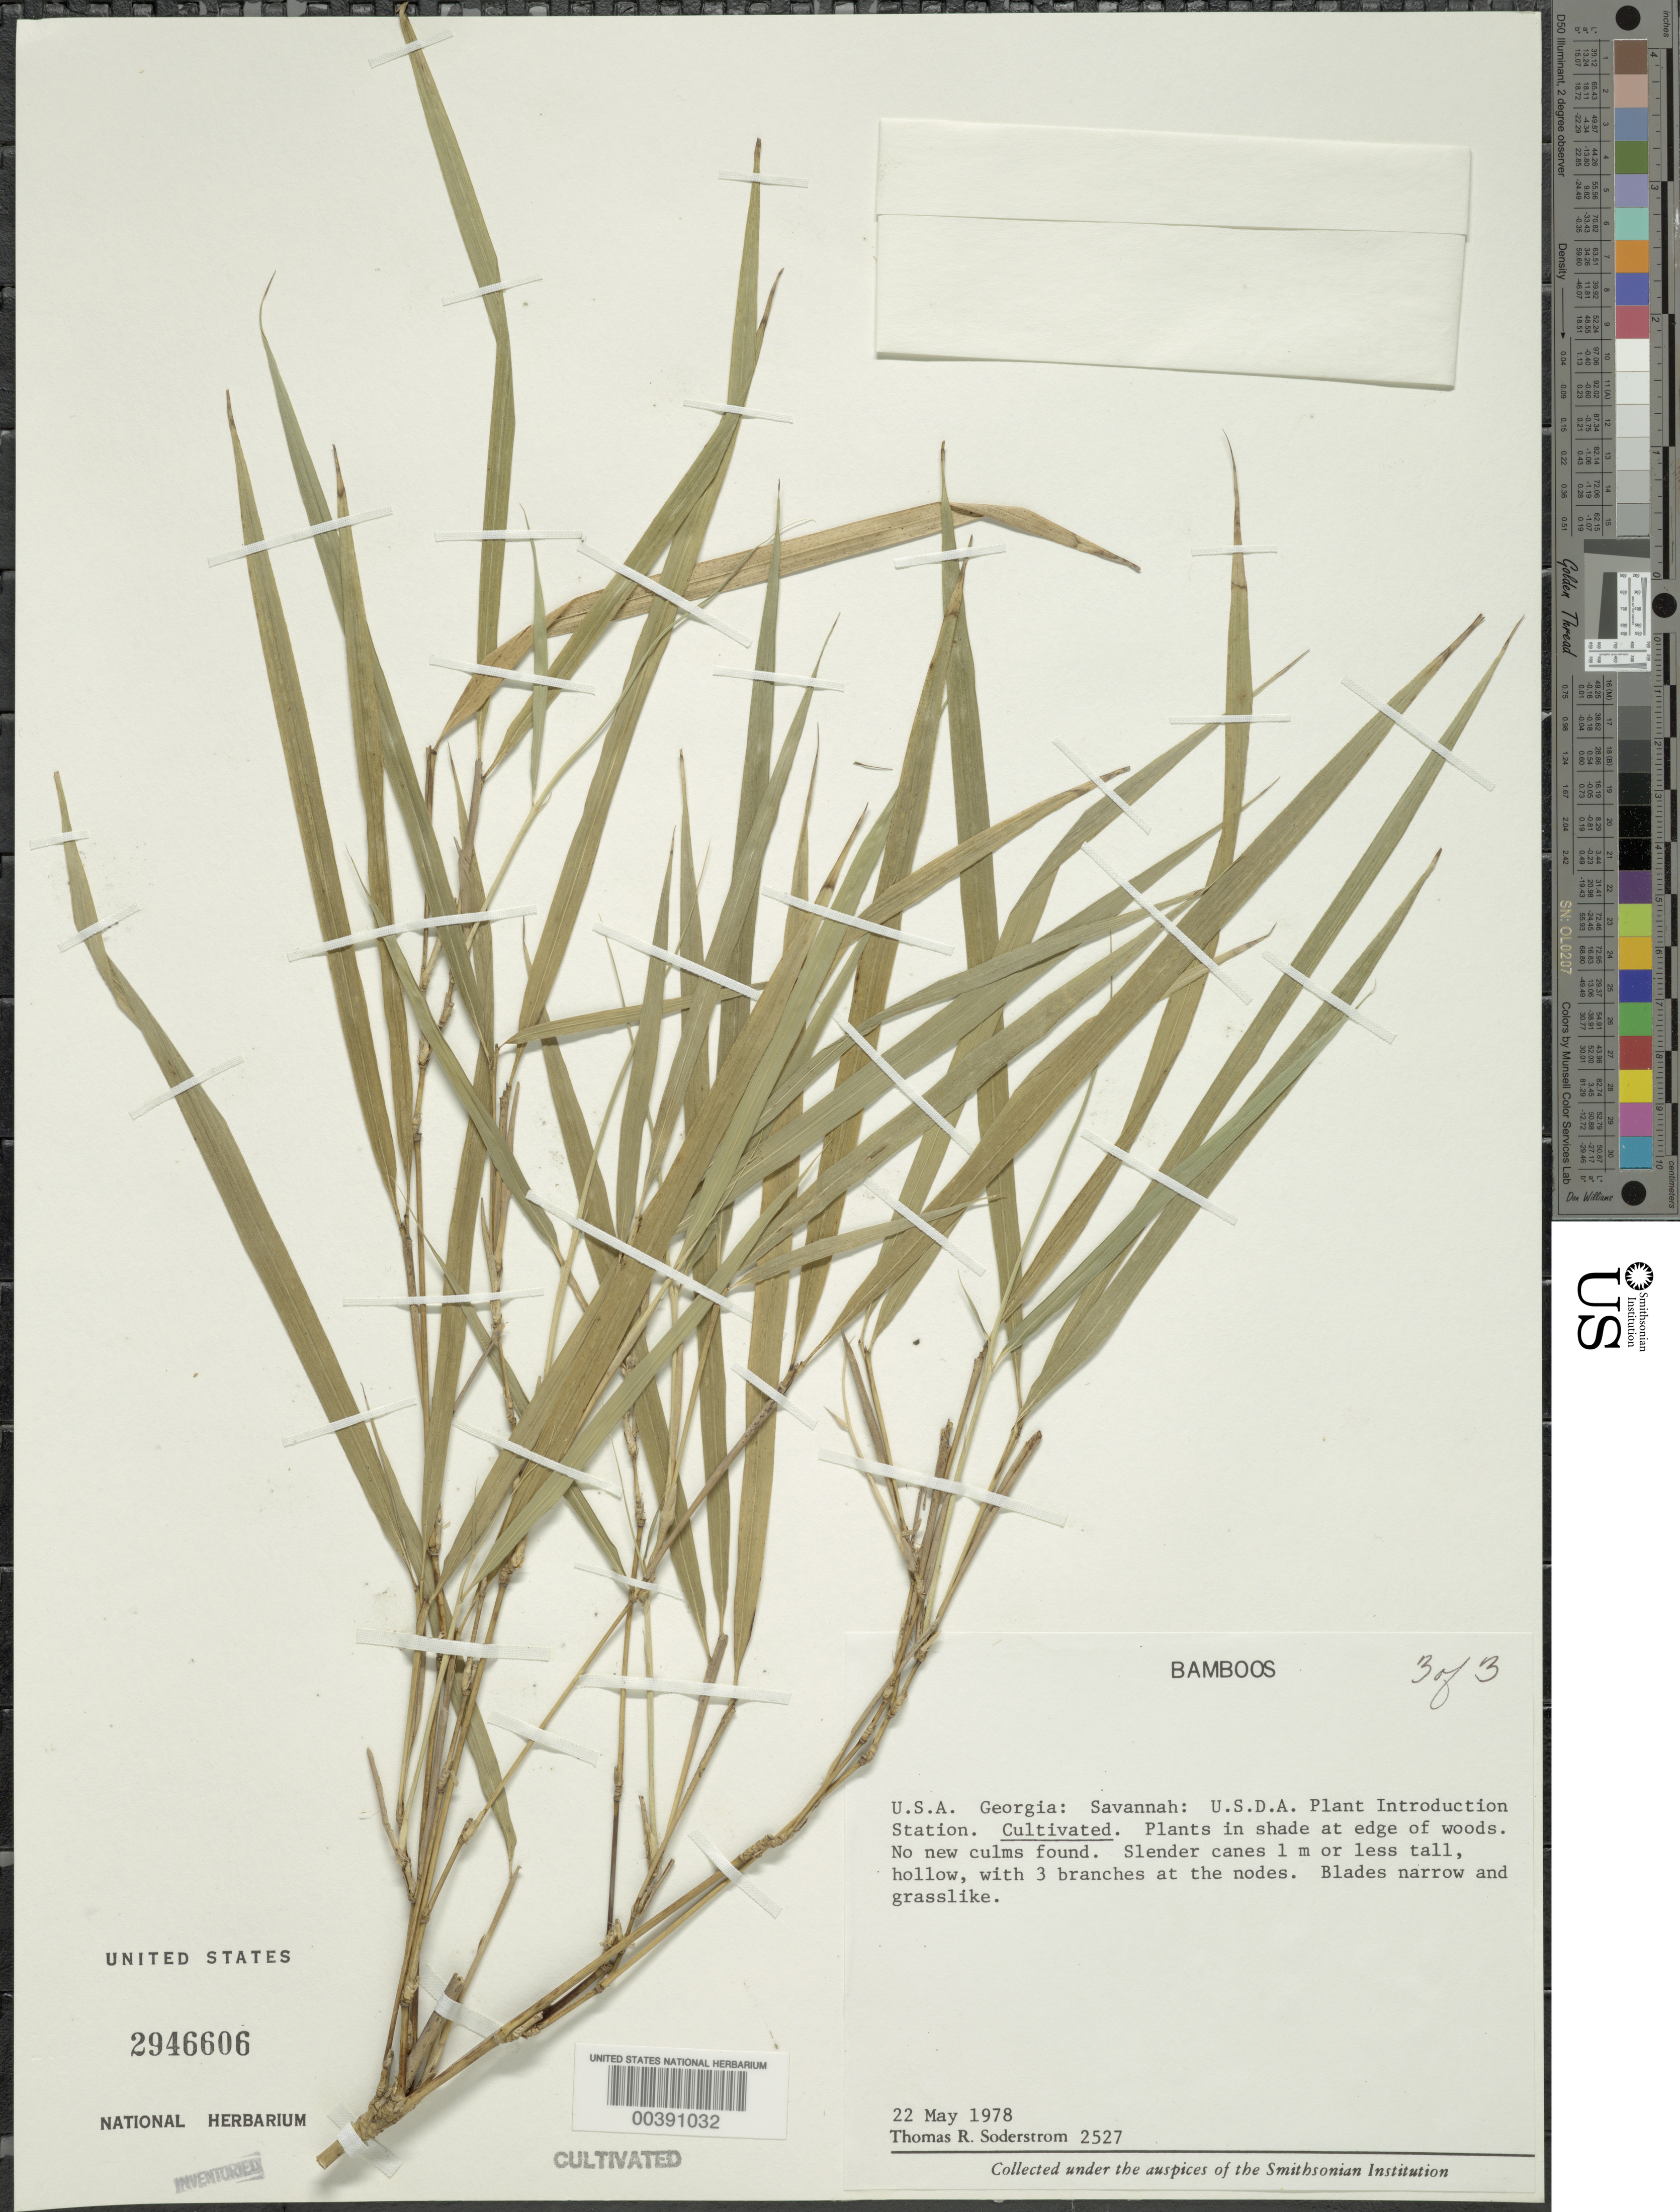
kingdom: Plantae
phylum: Tracheophyta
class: Liliopsida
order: Poales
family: Poaceae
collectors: T. R. Soderstrom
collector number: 2527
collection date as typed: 22 May 1978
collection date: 1978-05-22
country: United States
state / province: Georgia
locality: Savannah, usda pi stat.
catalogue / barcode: US 2946606